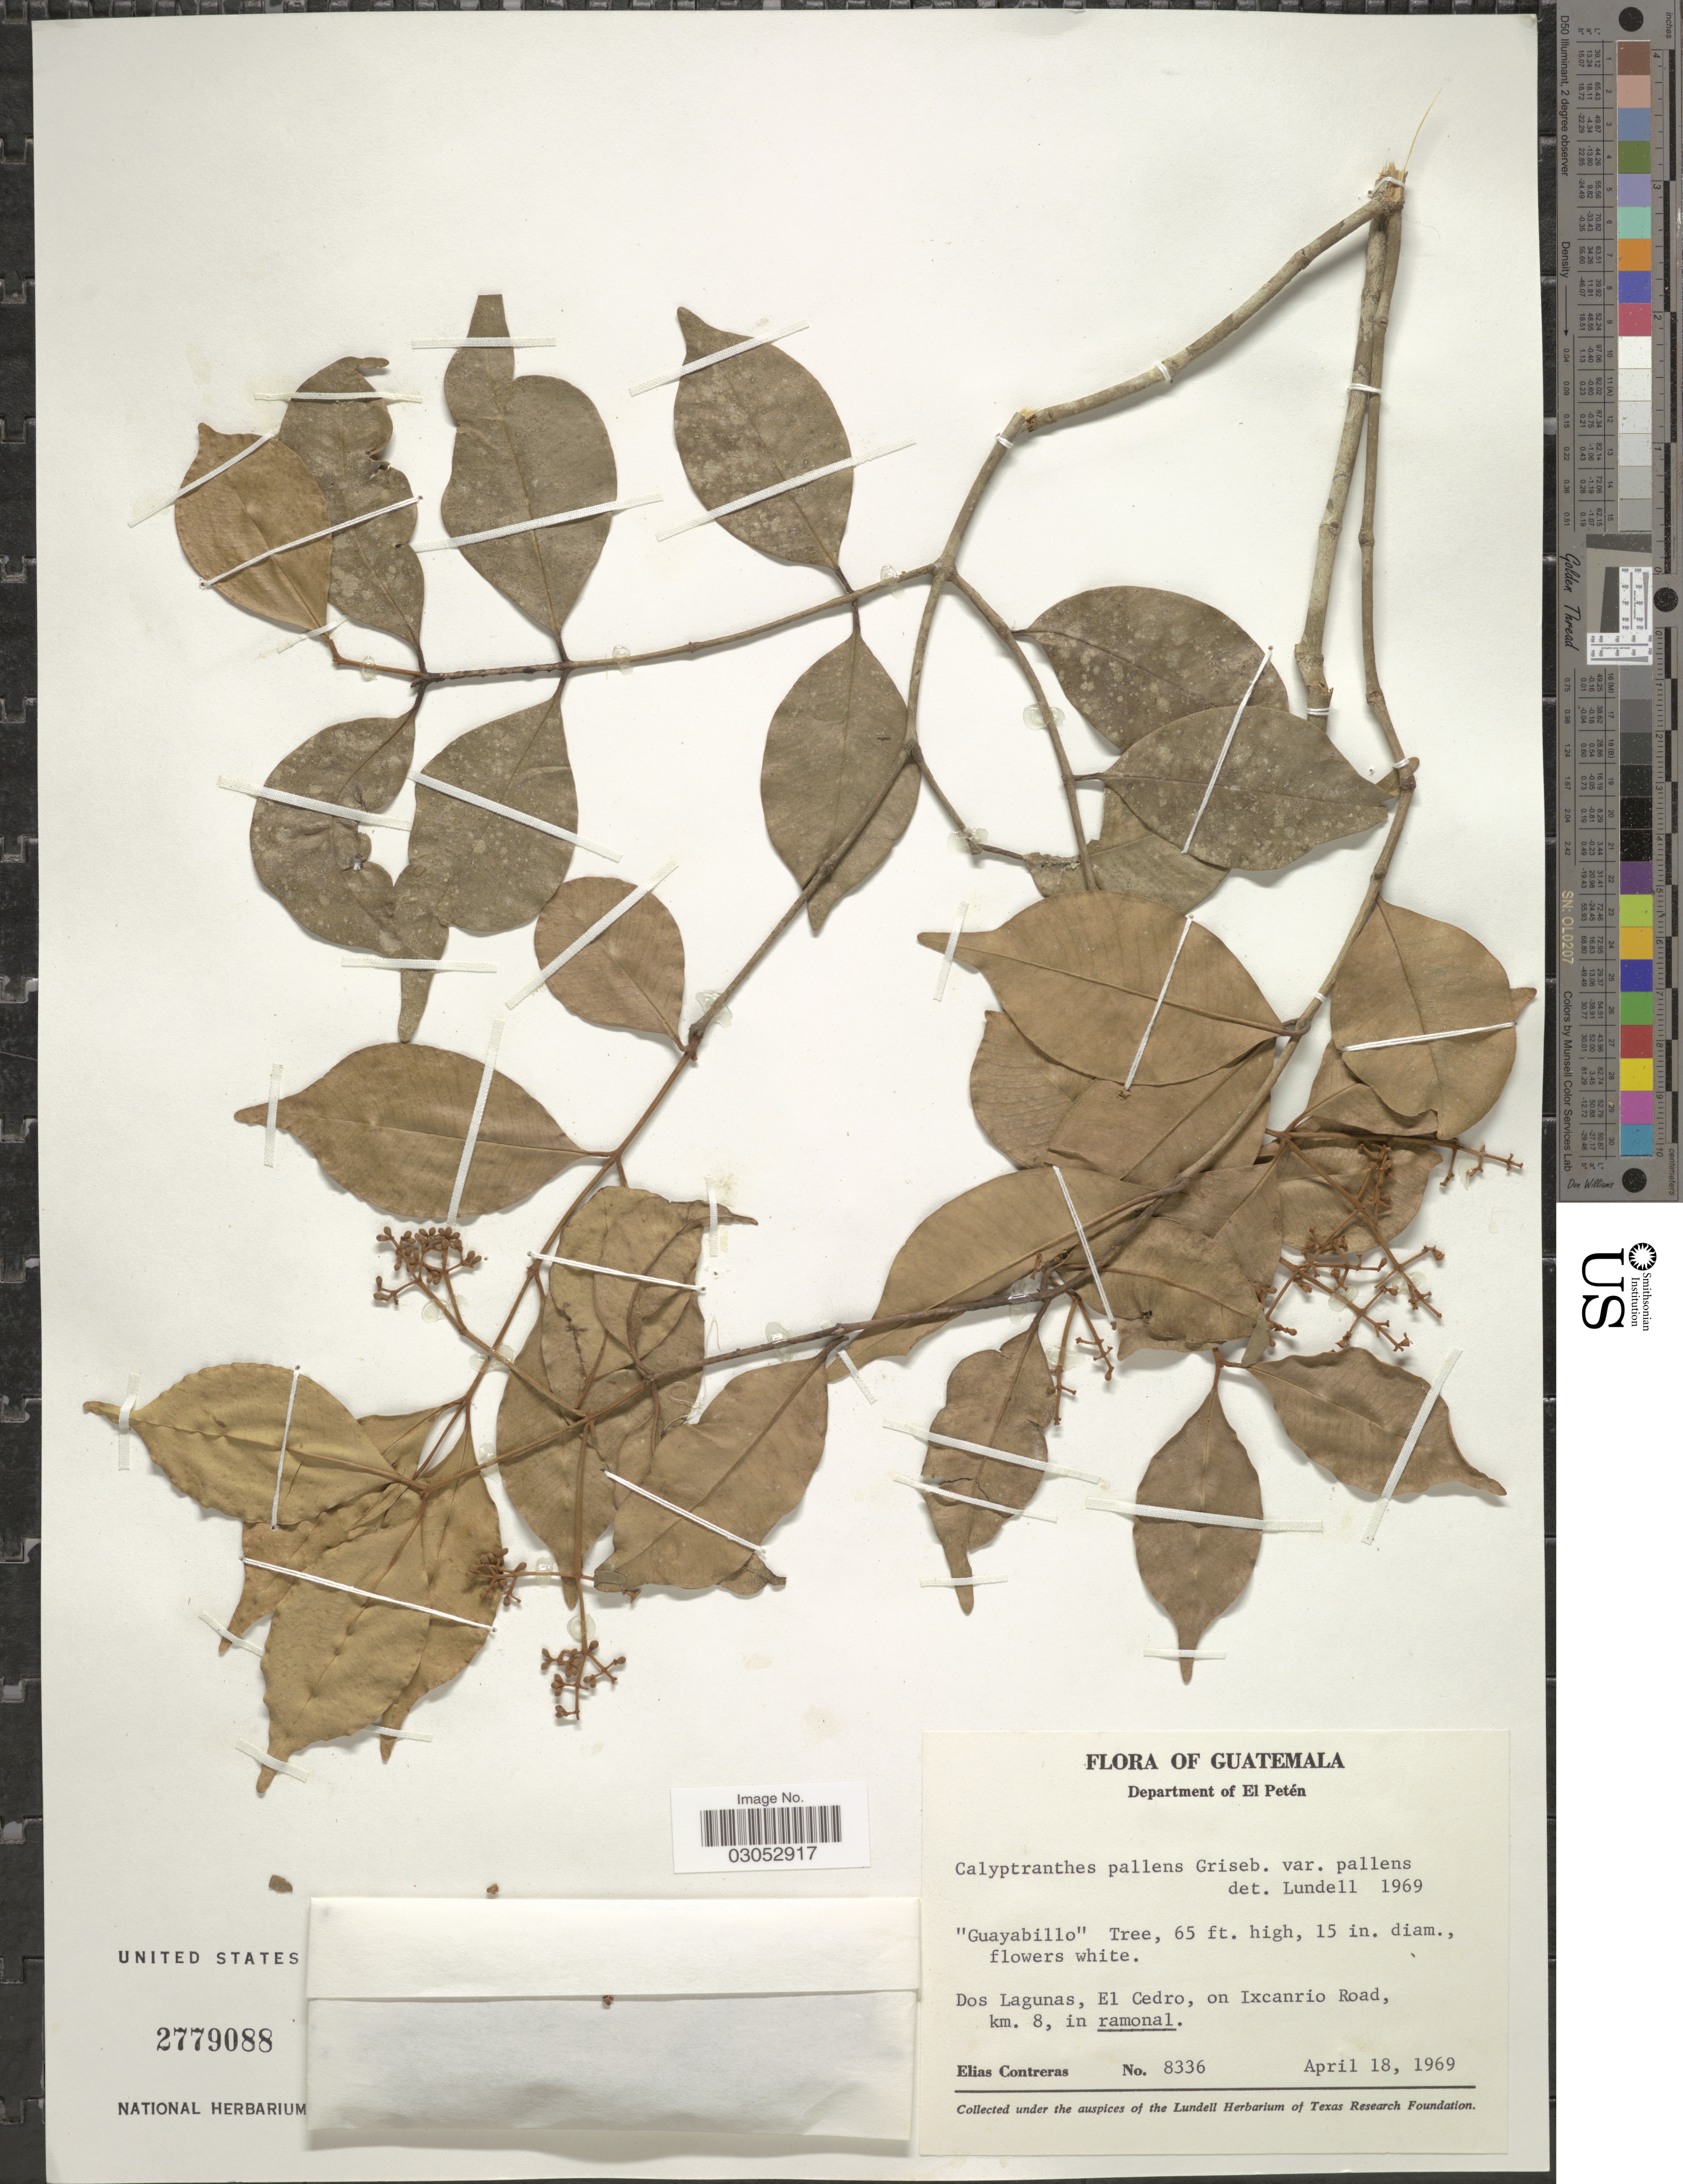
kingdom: Plantae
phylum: Tracheophyta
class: Magnoliopsida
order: Myrtales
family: Myrtaceae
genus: Myrcia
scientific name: Myrcia neopallens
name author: A.R. Lourenço & E. Lucas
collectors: E. Contreras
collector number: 8336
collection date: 1969-04-18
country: Guatemala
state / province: El Petén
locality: Department of El Petén, Dos Lagunas, El Cedro, on Ixcanrio Road, km. 8, in ramonal.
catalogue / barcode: US 2779088